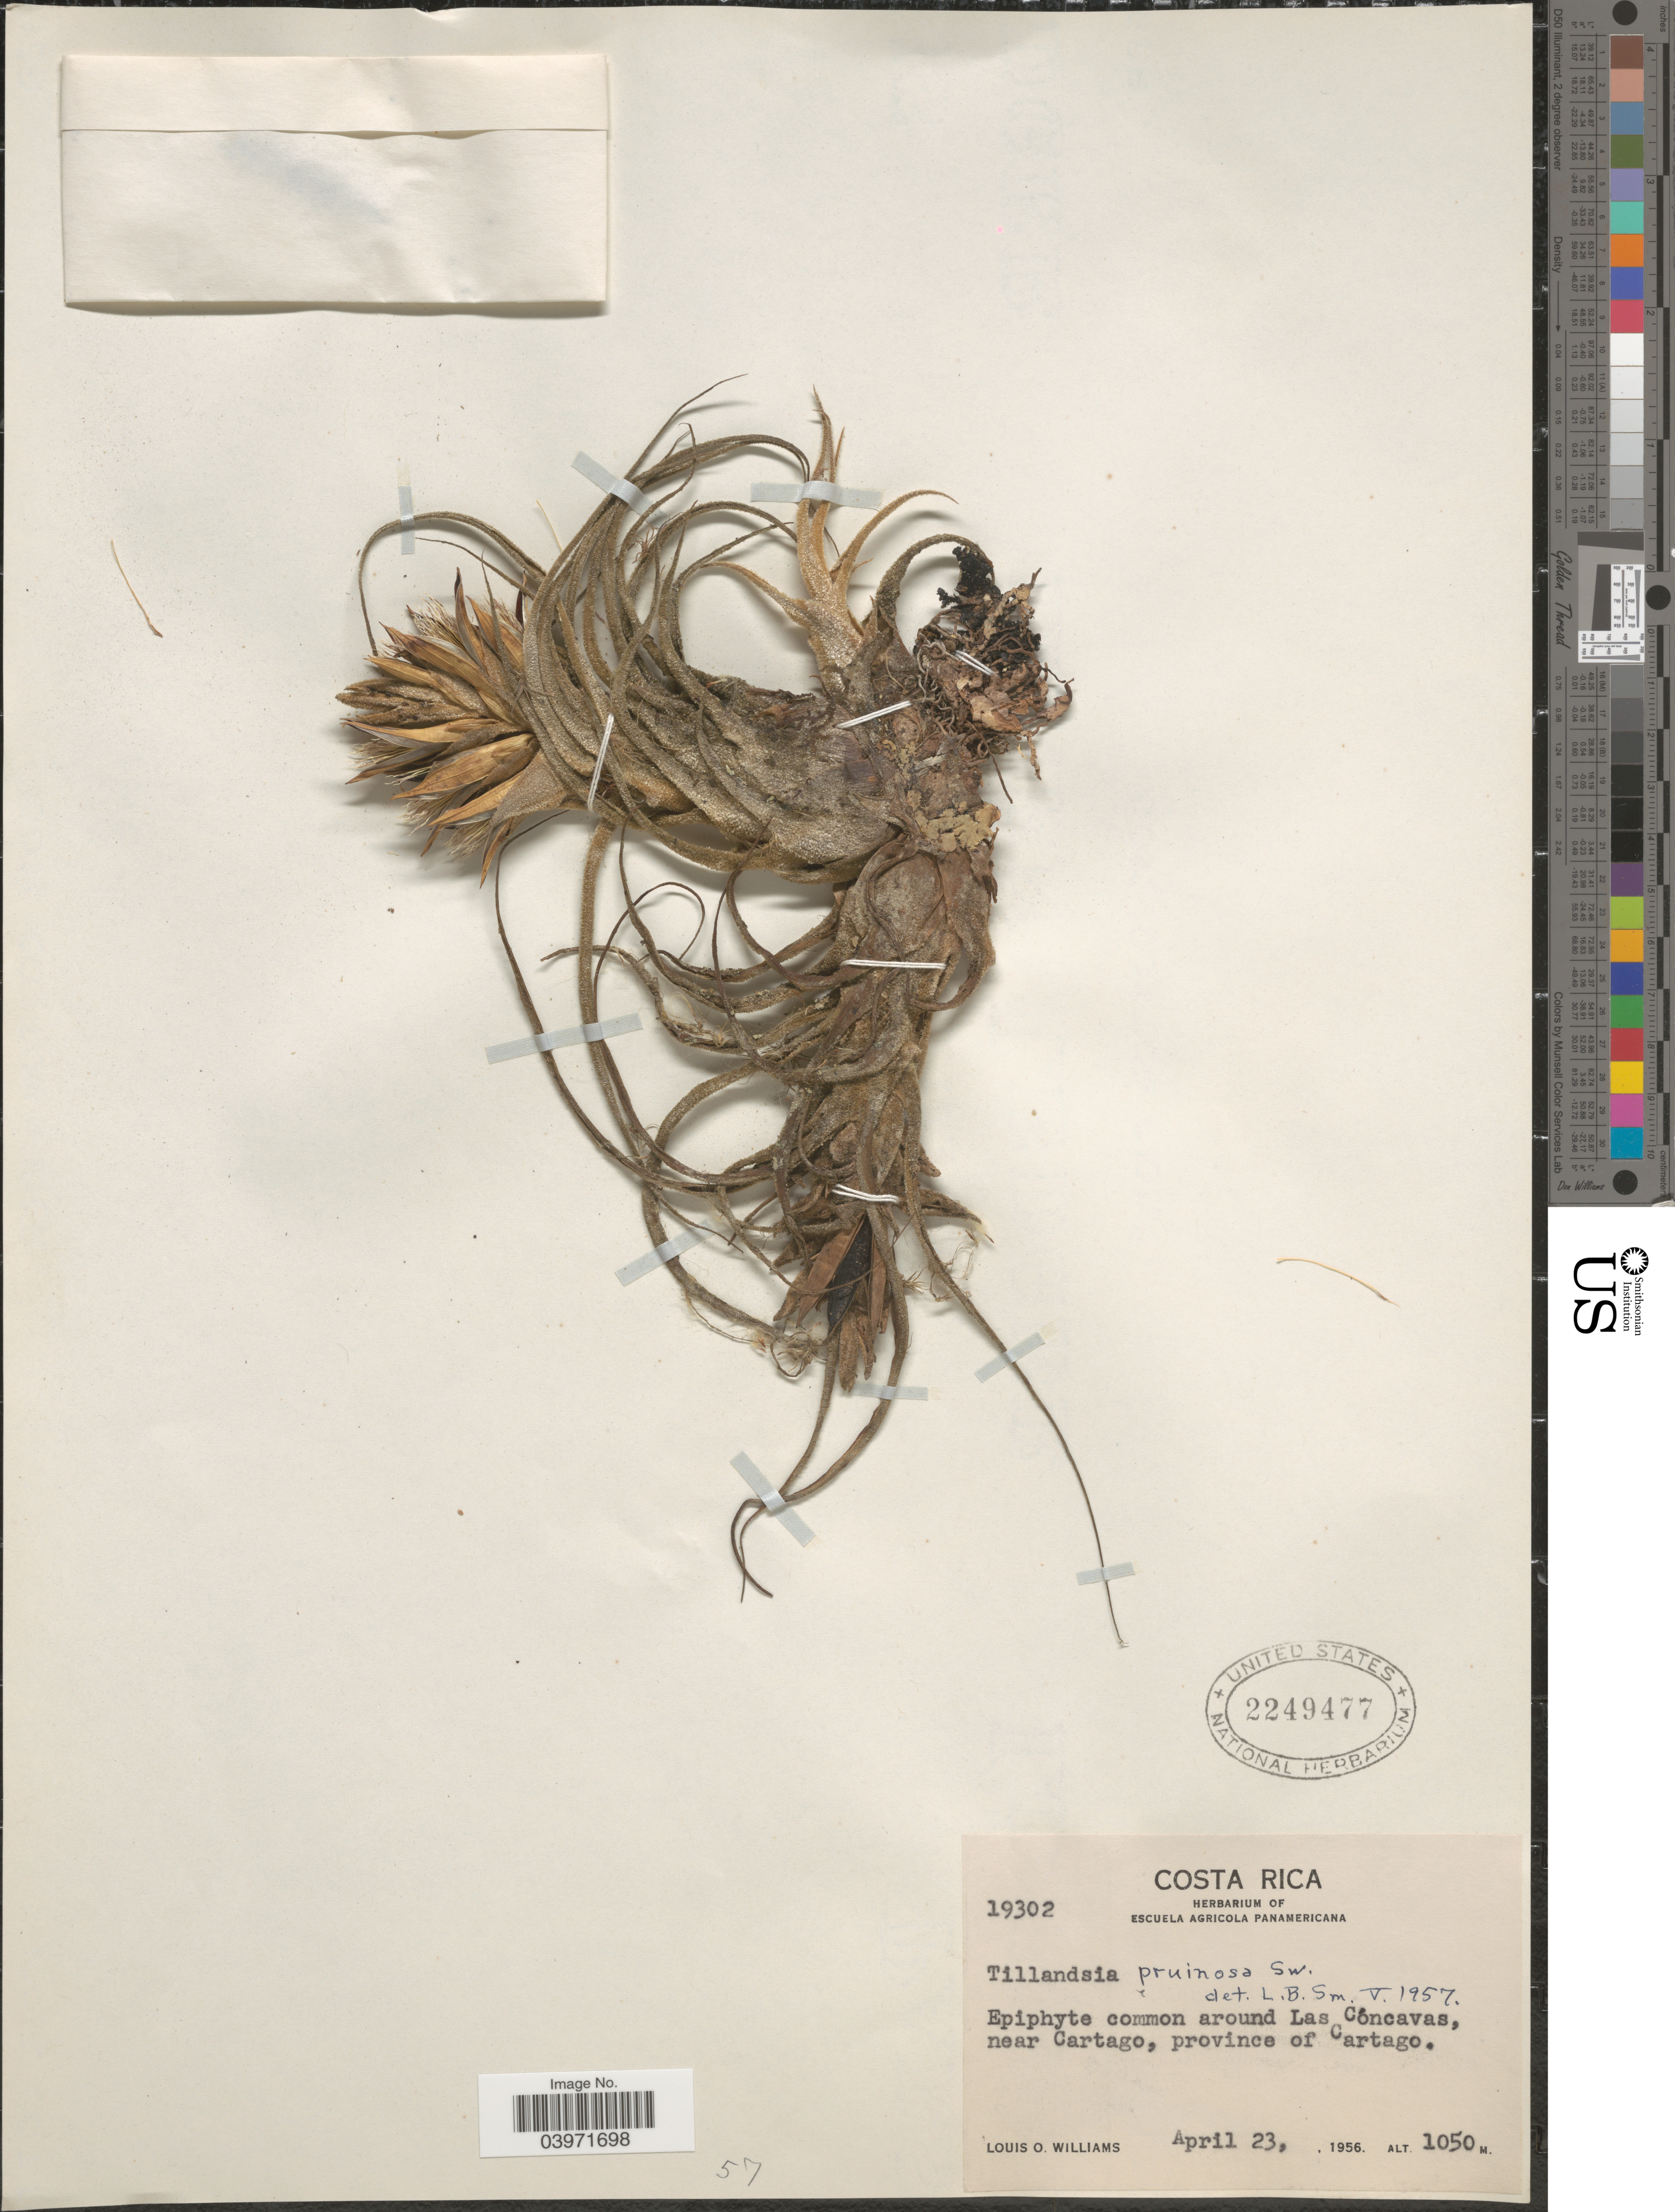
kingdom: Plantae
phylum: Tracheophyta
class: Liliopsida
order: Poales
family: Bromeliaceae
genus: Tillandsia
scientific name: Tillandsia pruinosa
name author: Sw.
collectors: L. O. Williams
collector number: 19302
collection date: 1956-04-23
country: Costa Rica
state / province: Cartago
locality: Epiphyte common around Las Cóncavas, near Cartago.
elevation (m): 1050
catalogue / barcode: US 2249477